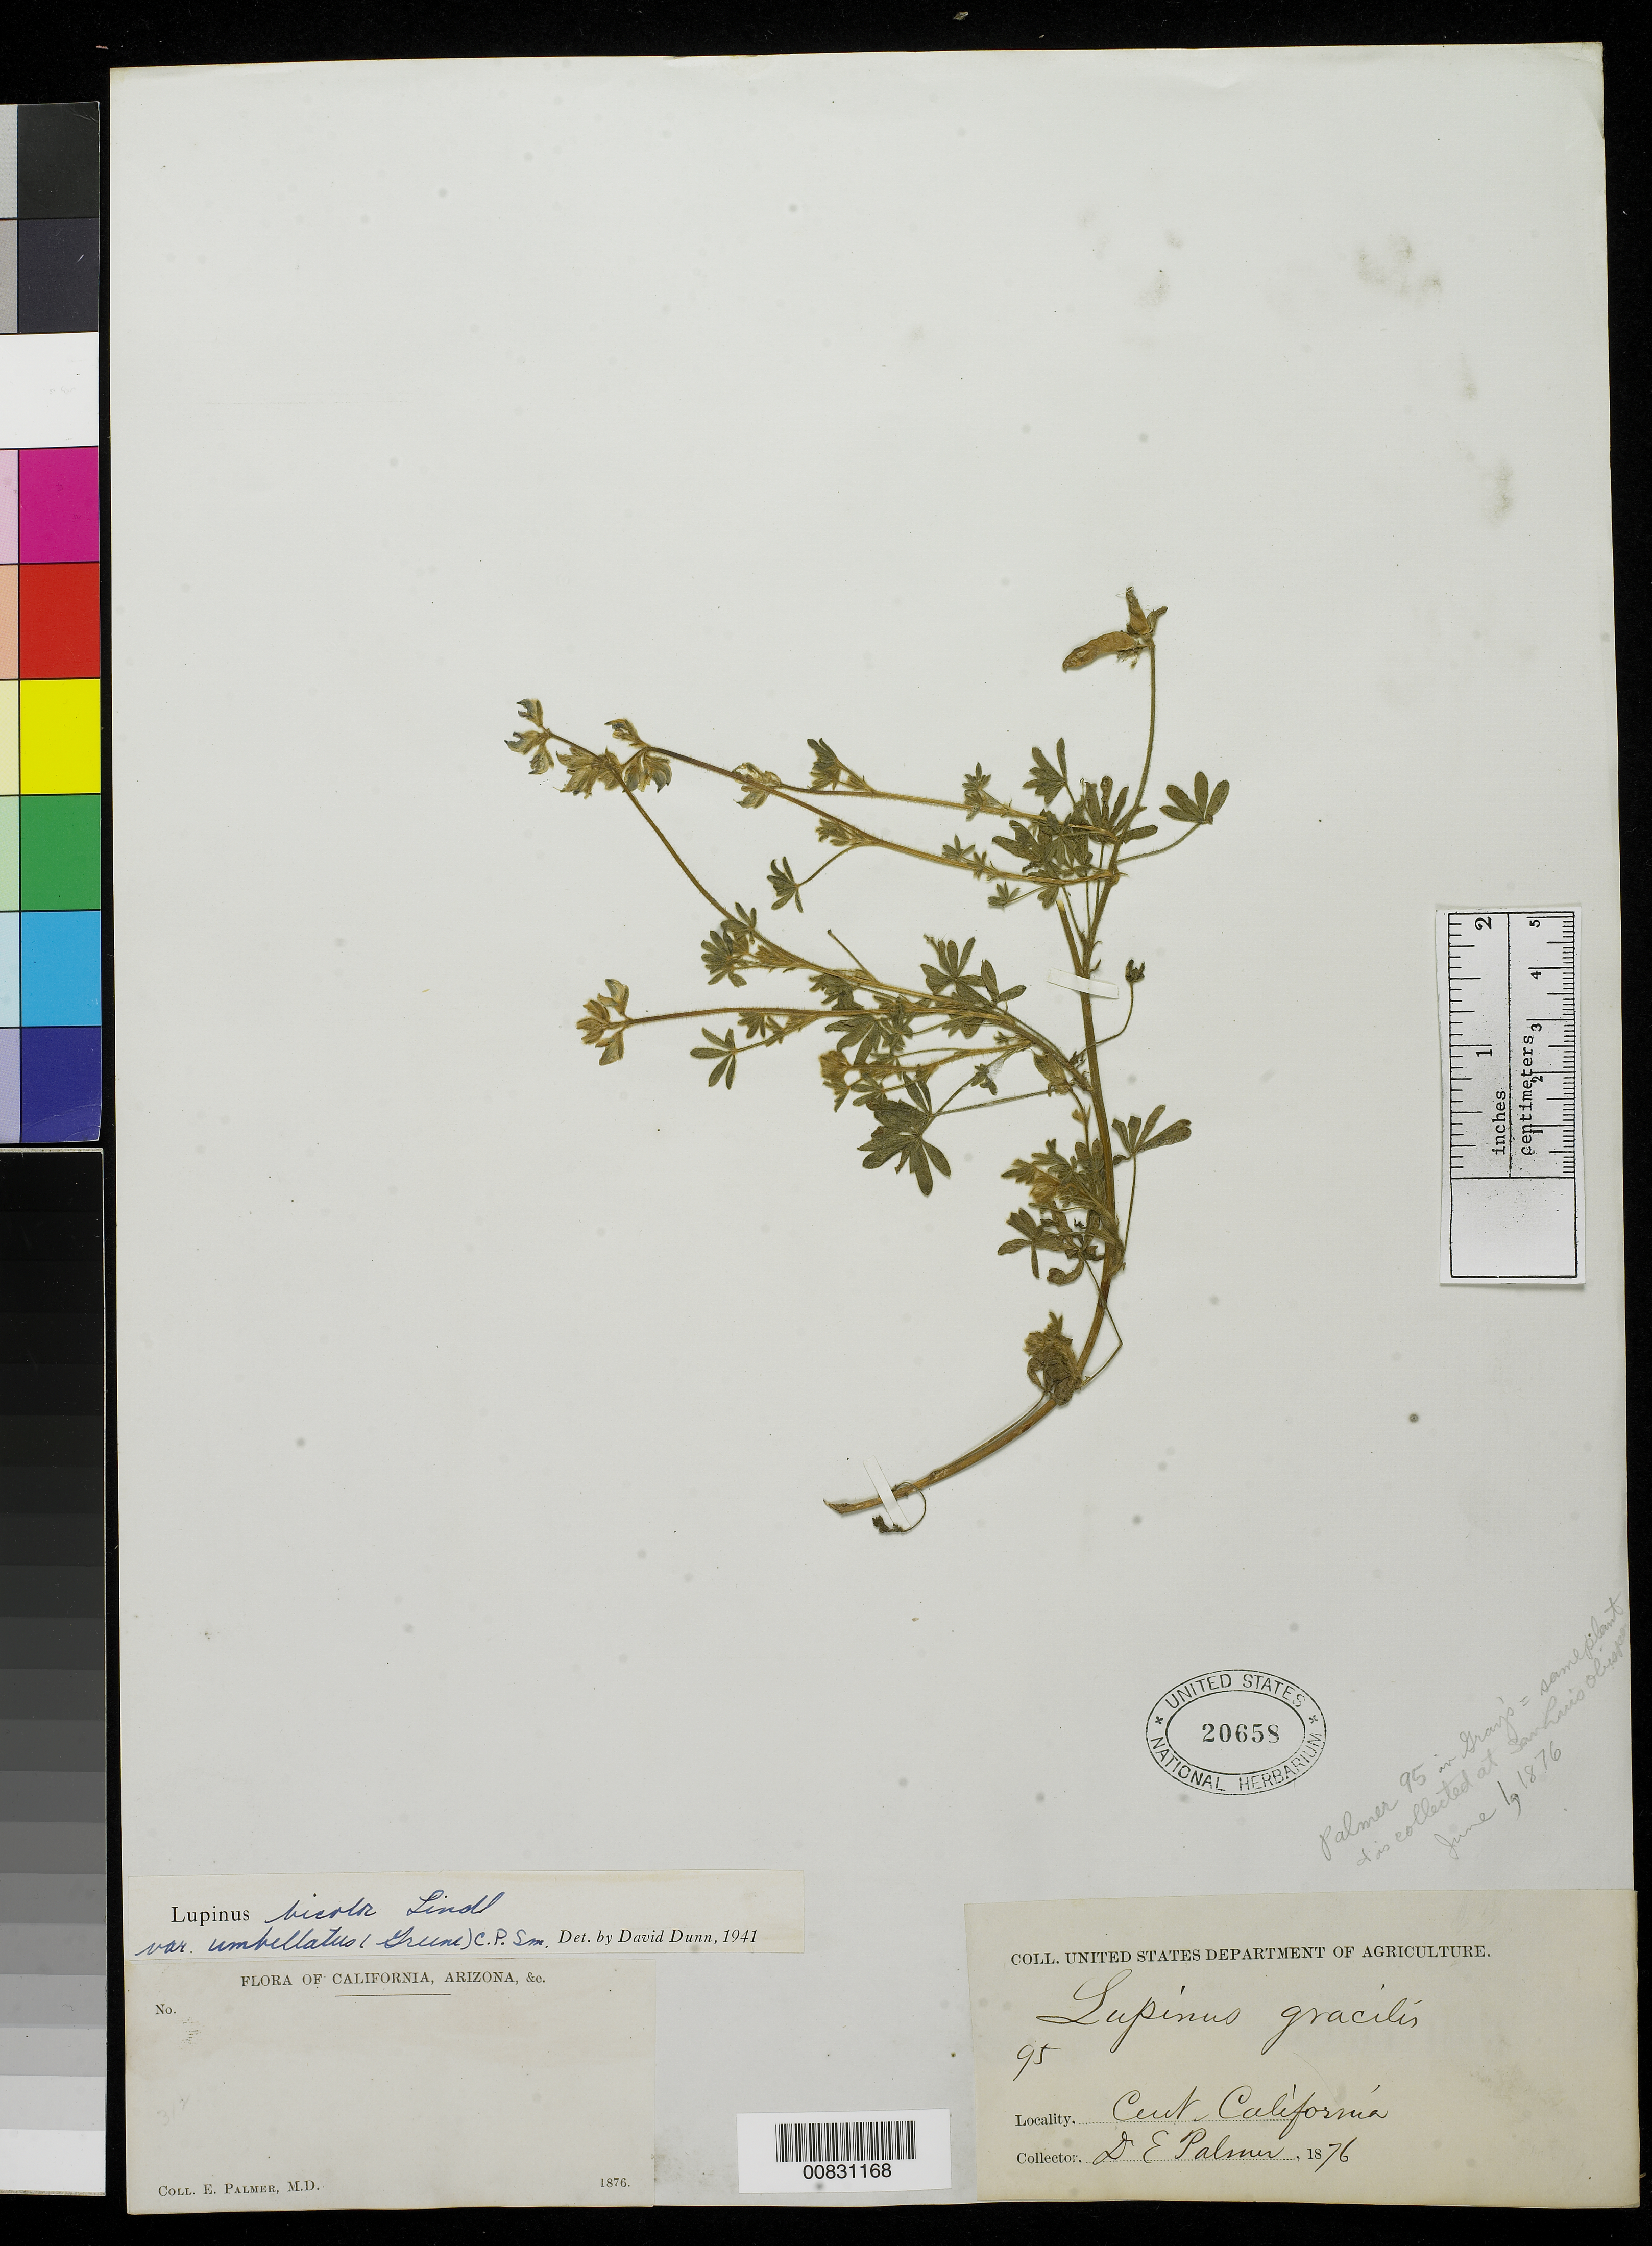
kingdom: Plantae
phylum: Tracheophyta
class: Magnoliopsida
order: Fabales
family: Fabaceae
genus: Lupinus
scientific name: Lupinus bicolor var. umbellatus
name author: (Greene) C.P. Sm.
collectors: E. Palmer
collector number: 95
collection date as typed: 1876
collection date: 1876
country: United States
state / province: California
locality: Central California.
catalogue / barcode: US 20658